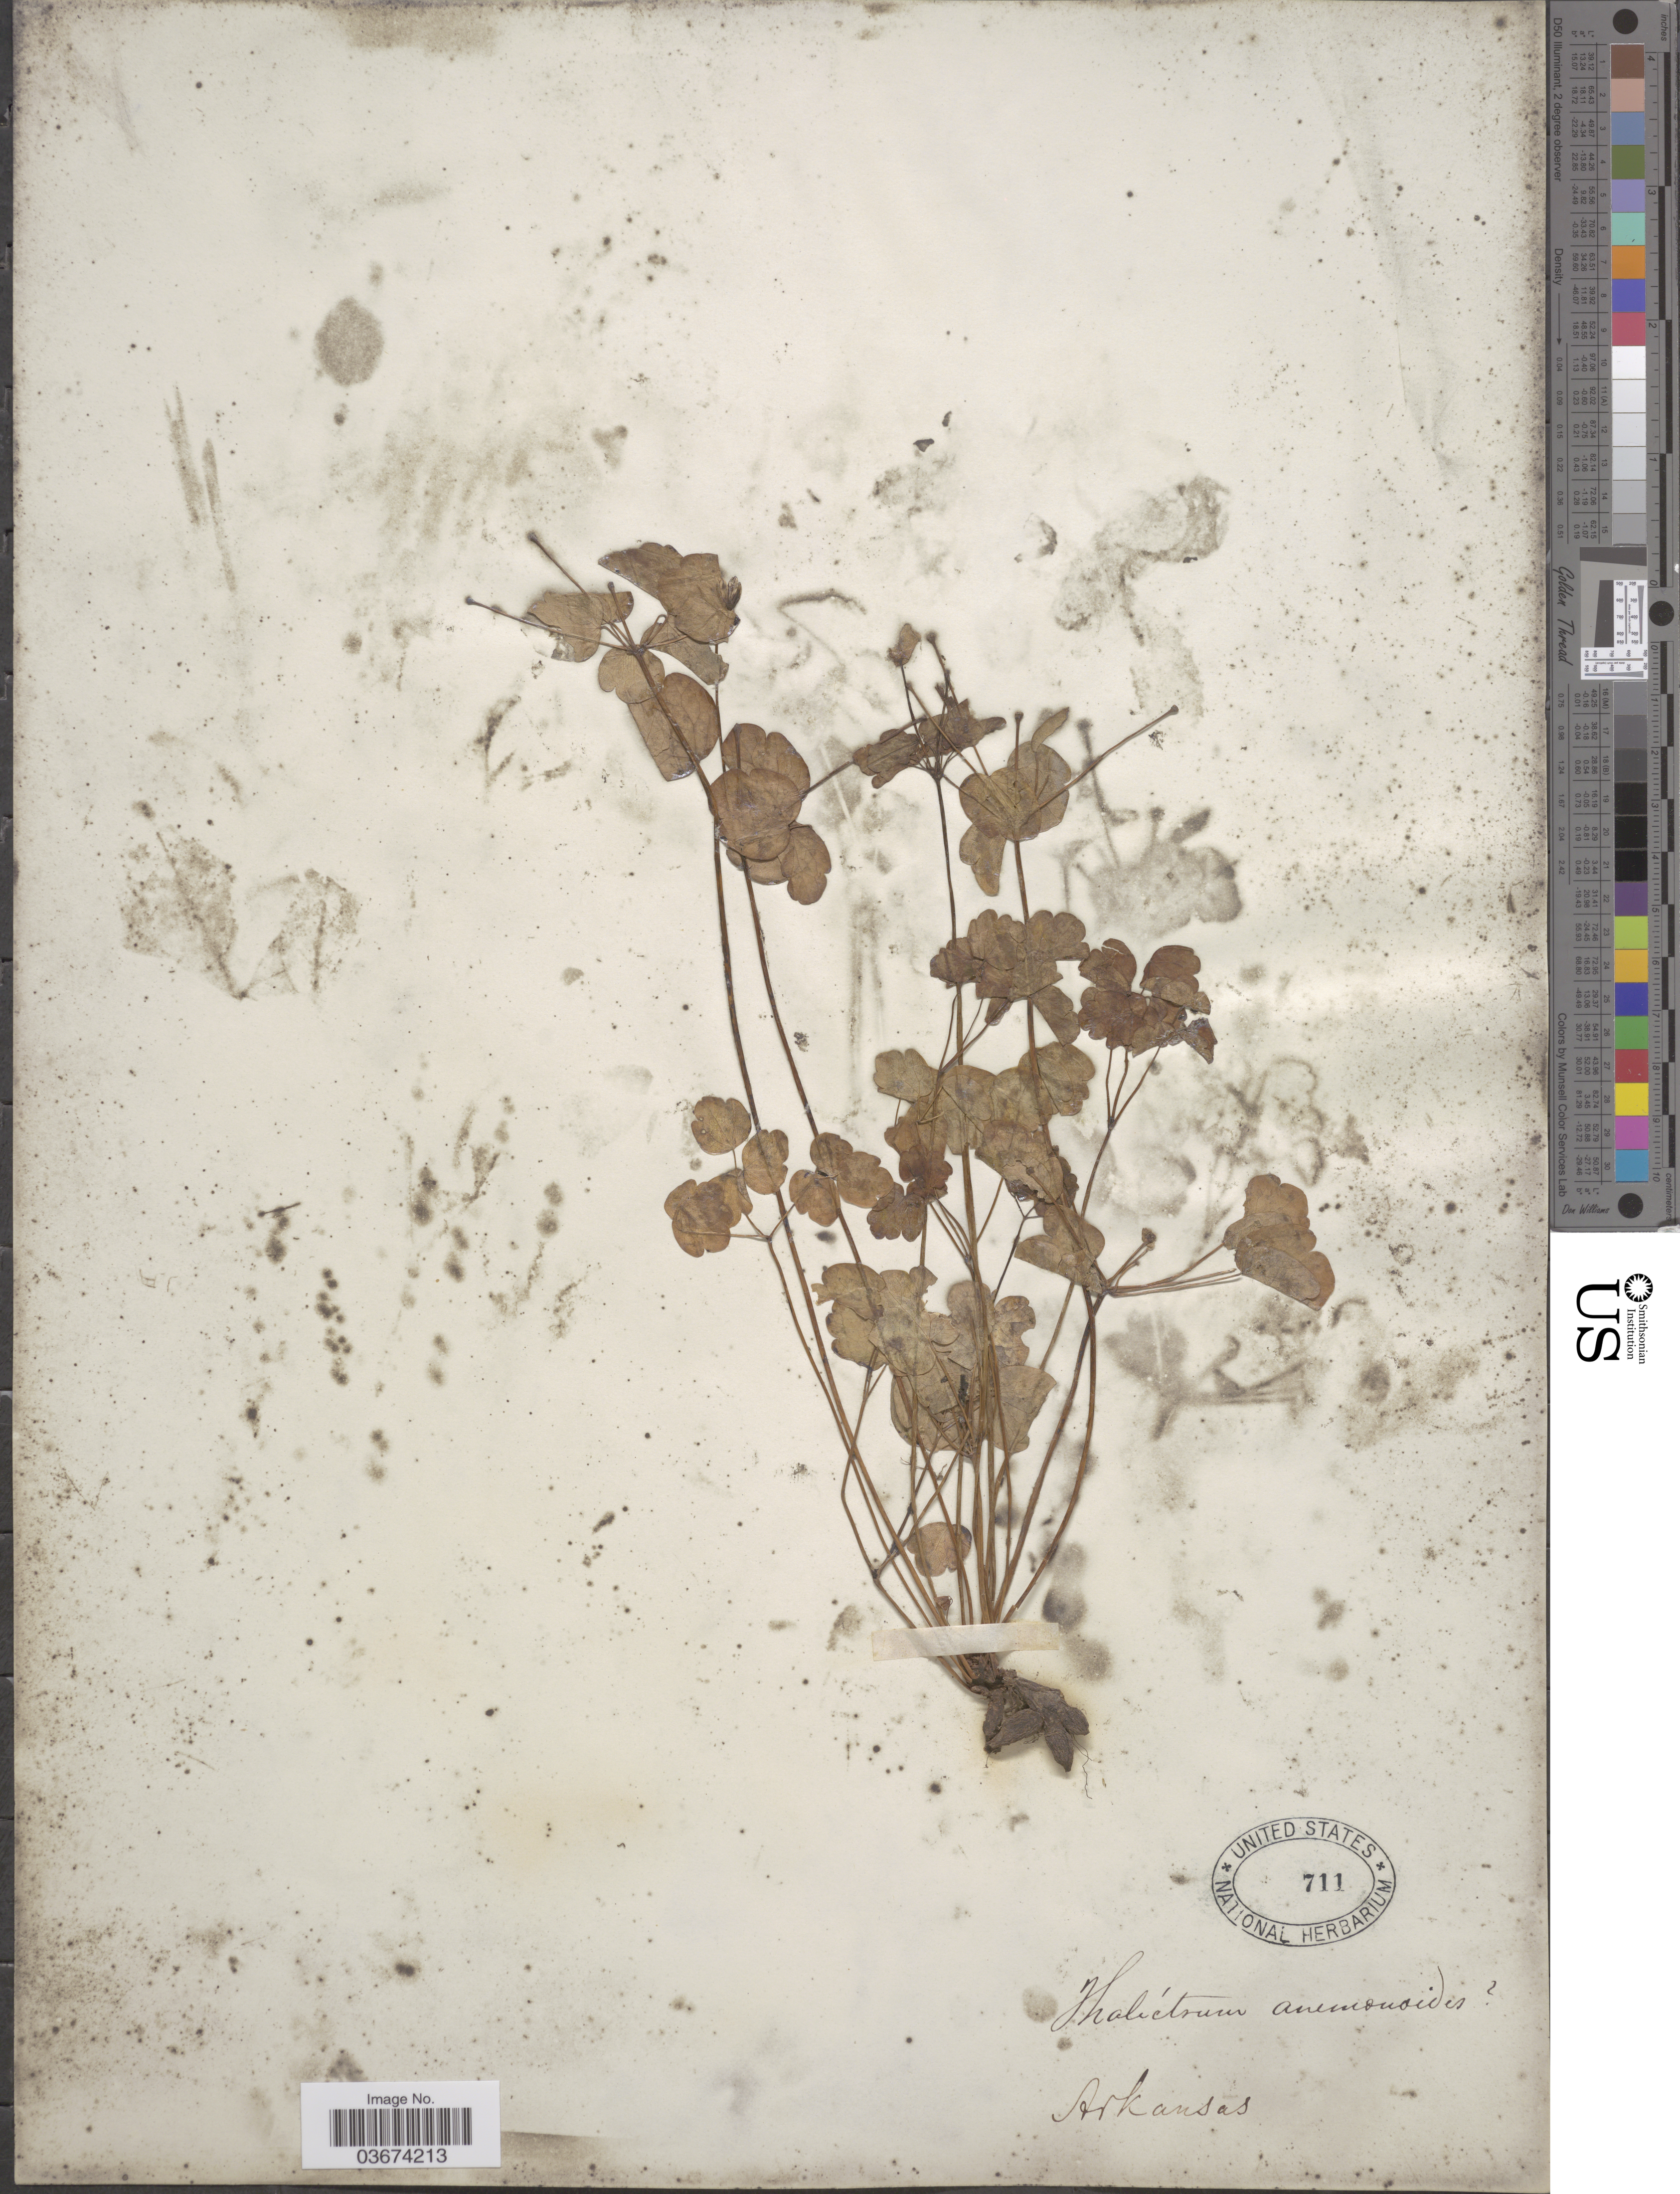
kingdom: Plantae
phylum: Tracheophyta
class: Magnoliopsida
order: Ranunculales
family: Ranunculaceae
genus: Thalictrum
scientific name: Thalictrum thalictroides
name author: (L.) A.J. Eames & B. Boivin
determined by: Strong, M. T., (US), Smithsonian Institution - National Museum of Natural History (UNITED STATES)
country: United States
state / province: Arkansas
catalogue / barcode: US 711